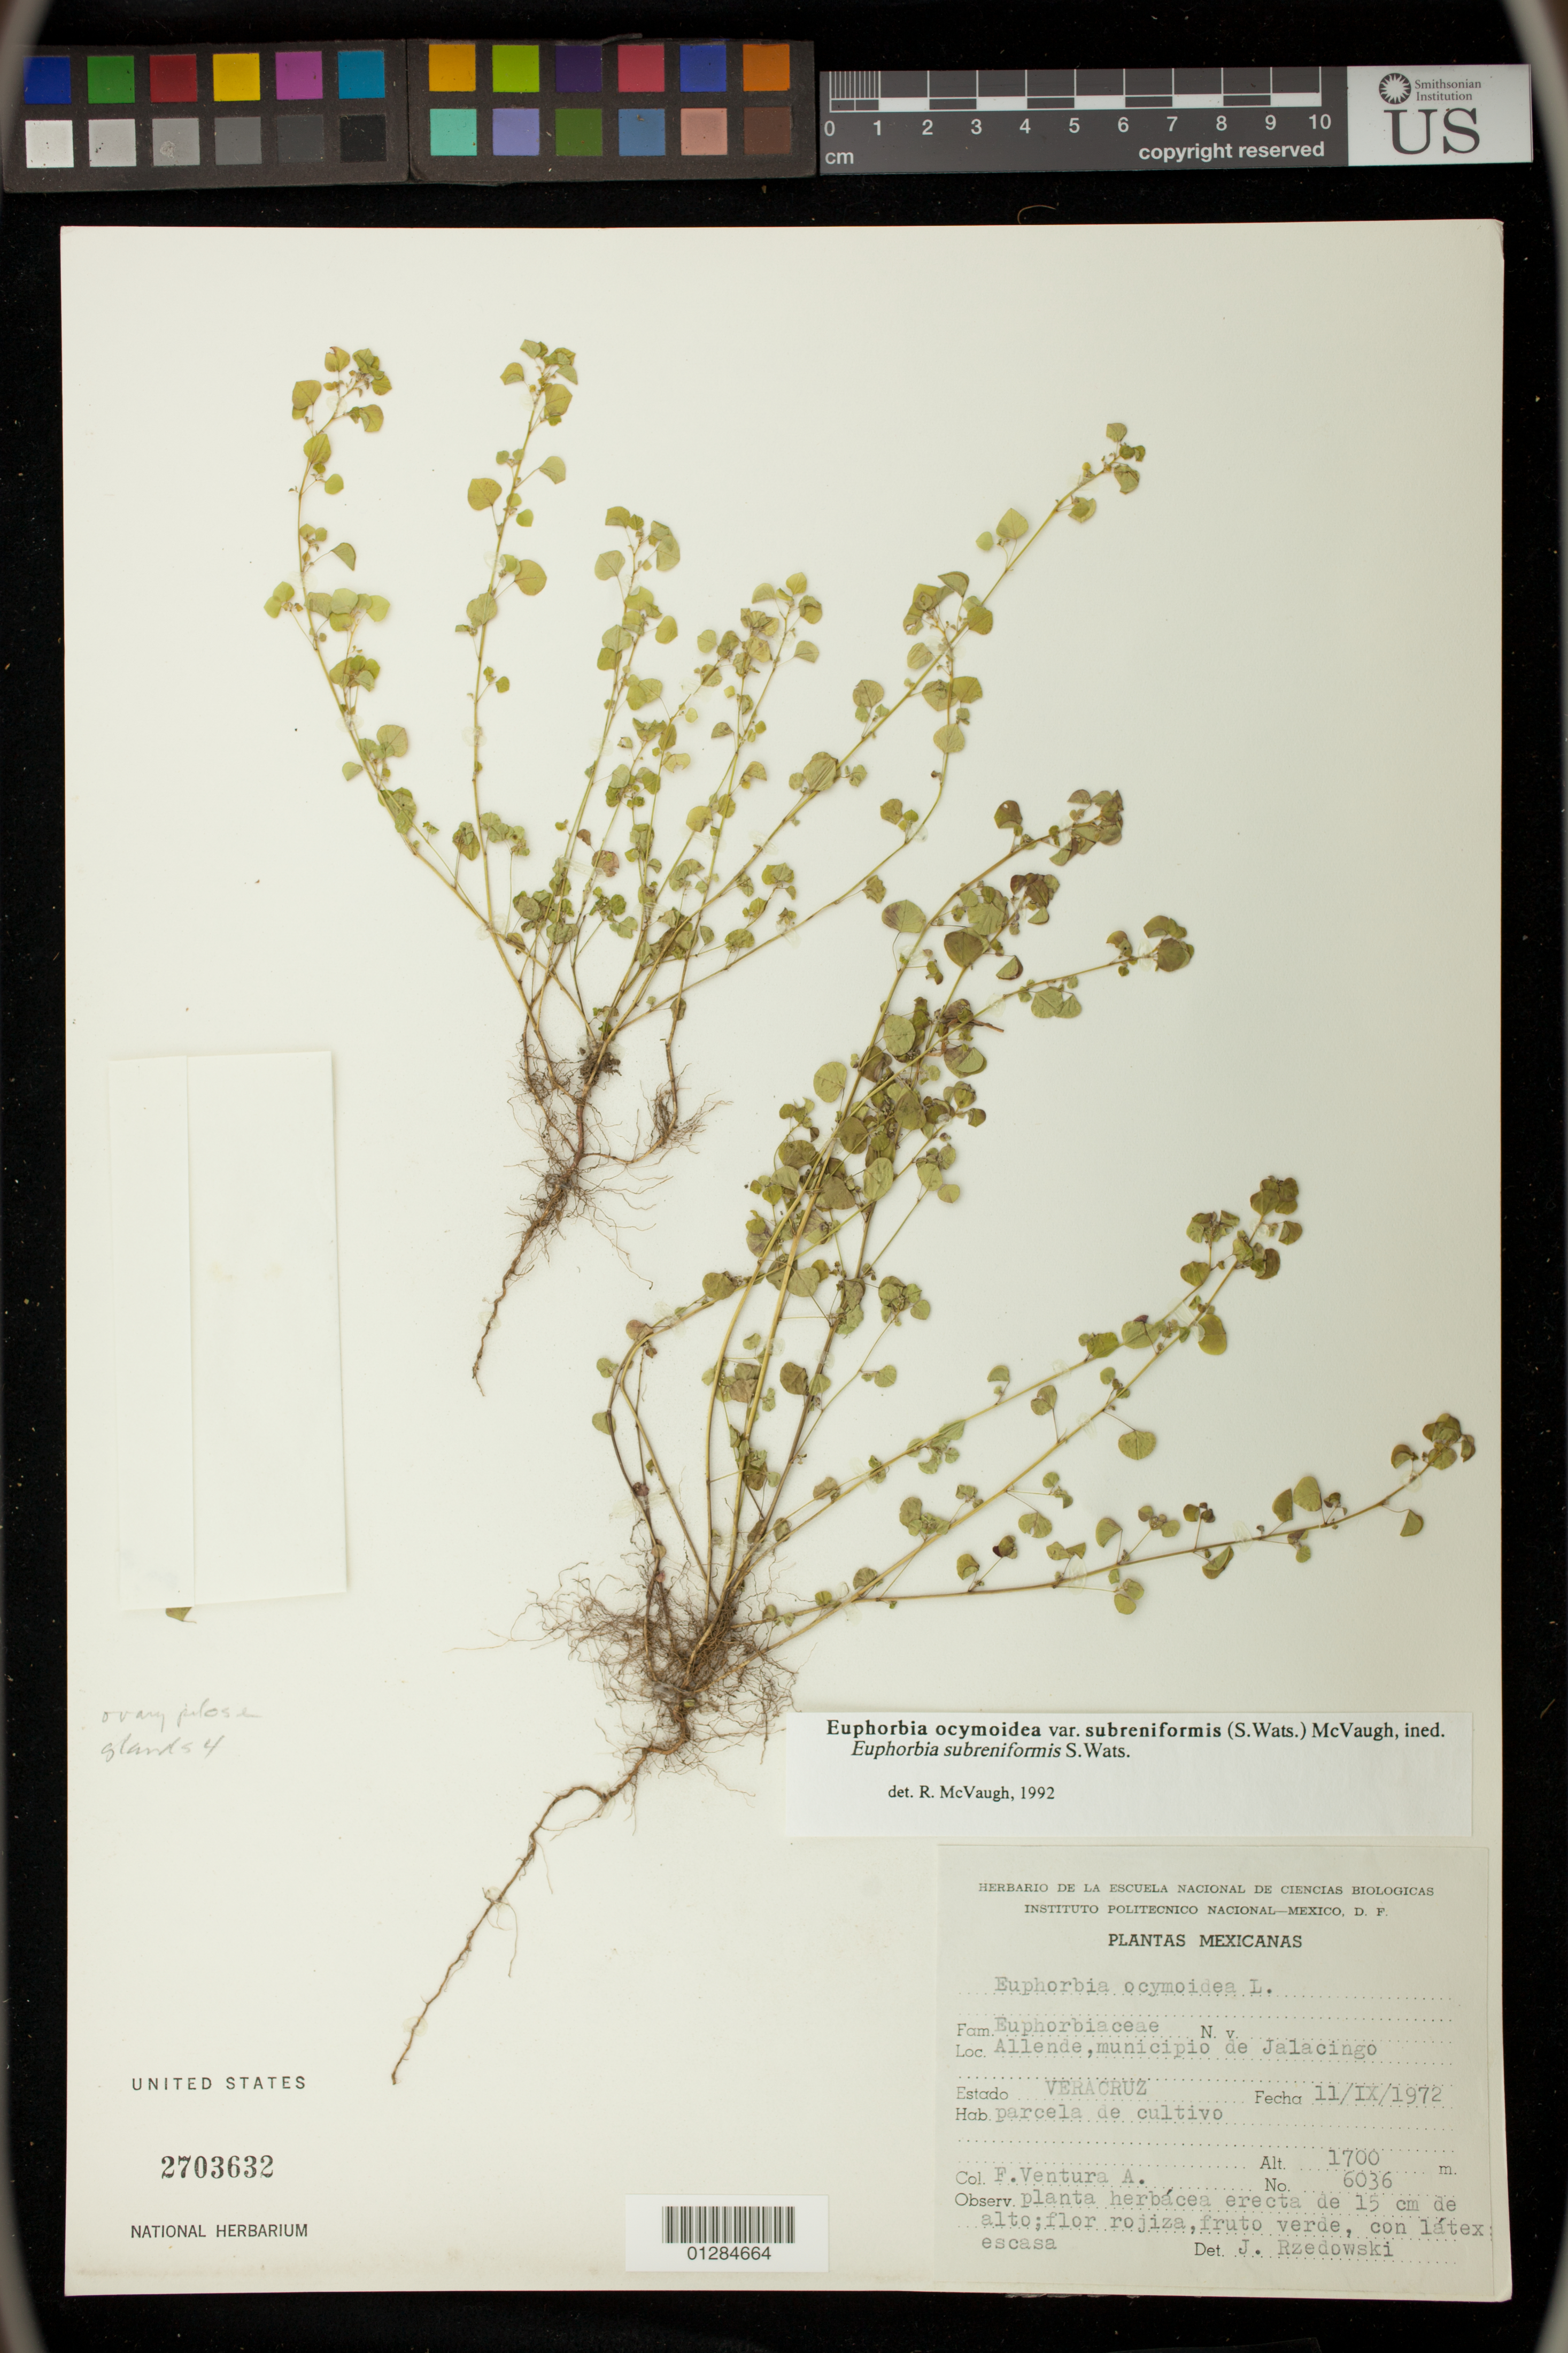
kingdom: Plantae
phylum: Tracheophyta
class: Magnoliopsida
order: Malpighiales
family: Euphorbiaceae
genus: Euphorbia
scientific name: Euphorbia fimbrilligera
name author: Mart.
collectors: F. Ventura A.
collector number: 6036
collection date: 1972-09-11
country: Mexico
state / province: Veracruz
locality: Allende, municipio de Jalacingo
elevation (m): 1700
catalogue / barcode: US 2703632